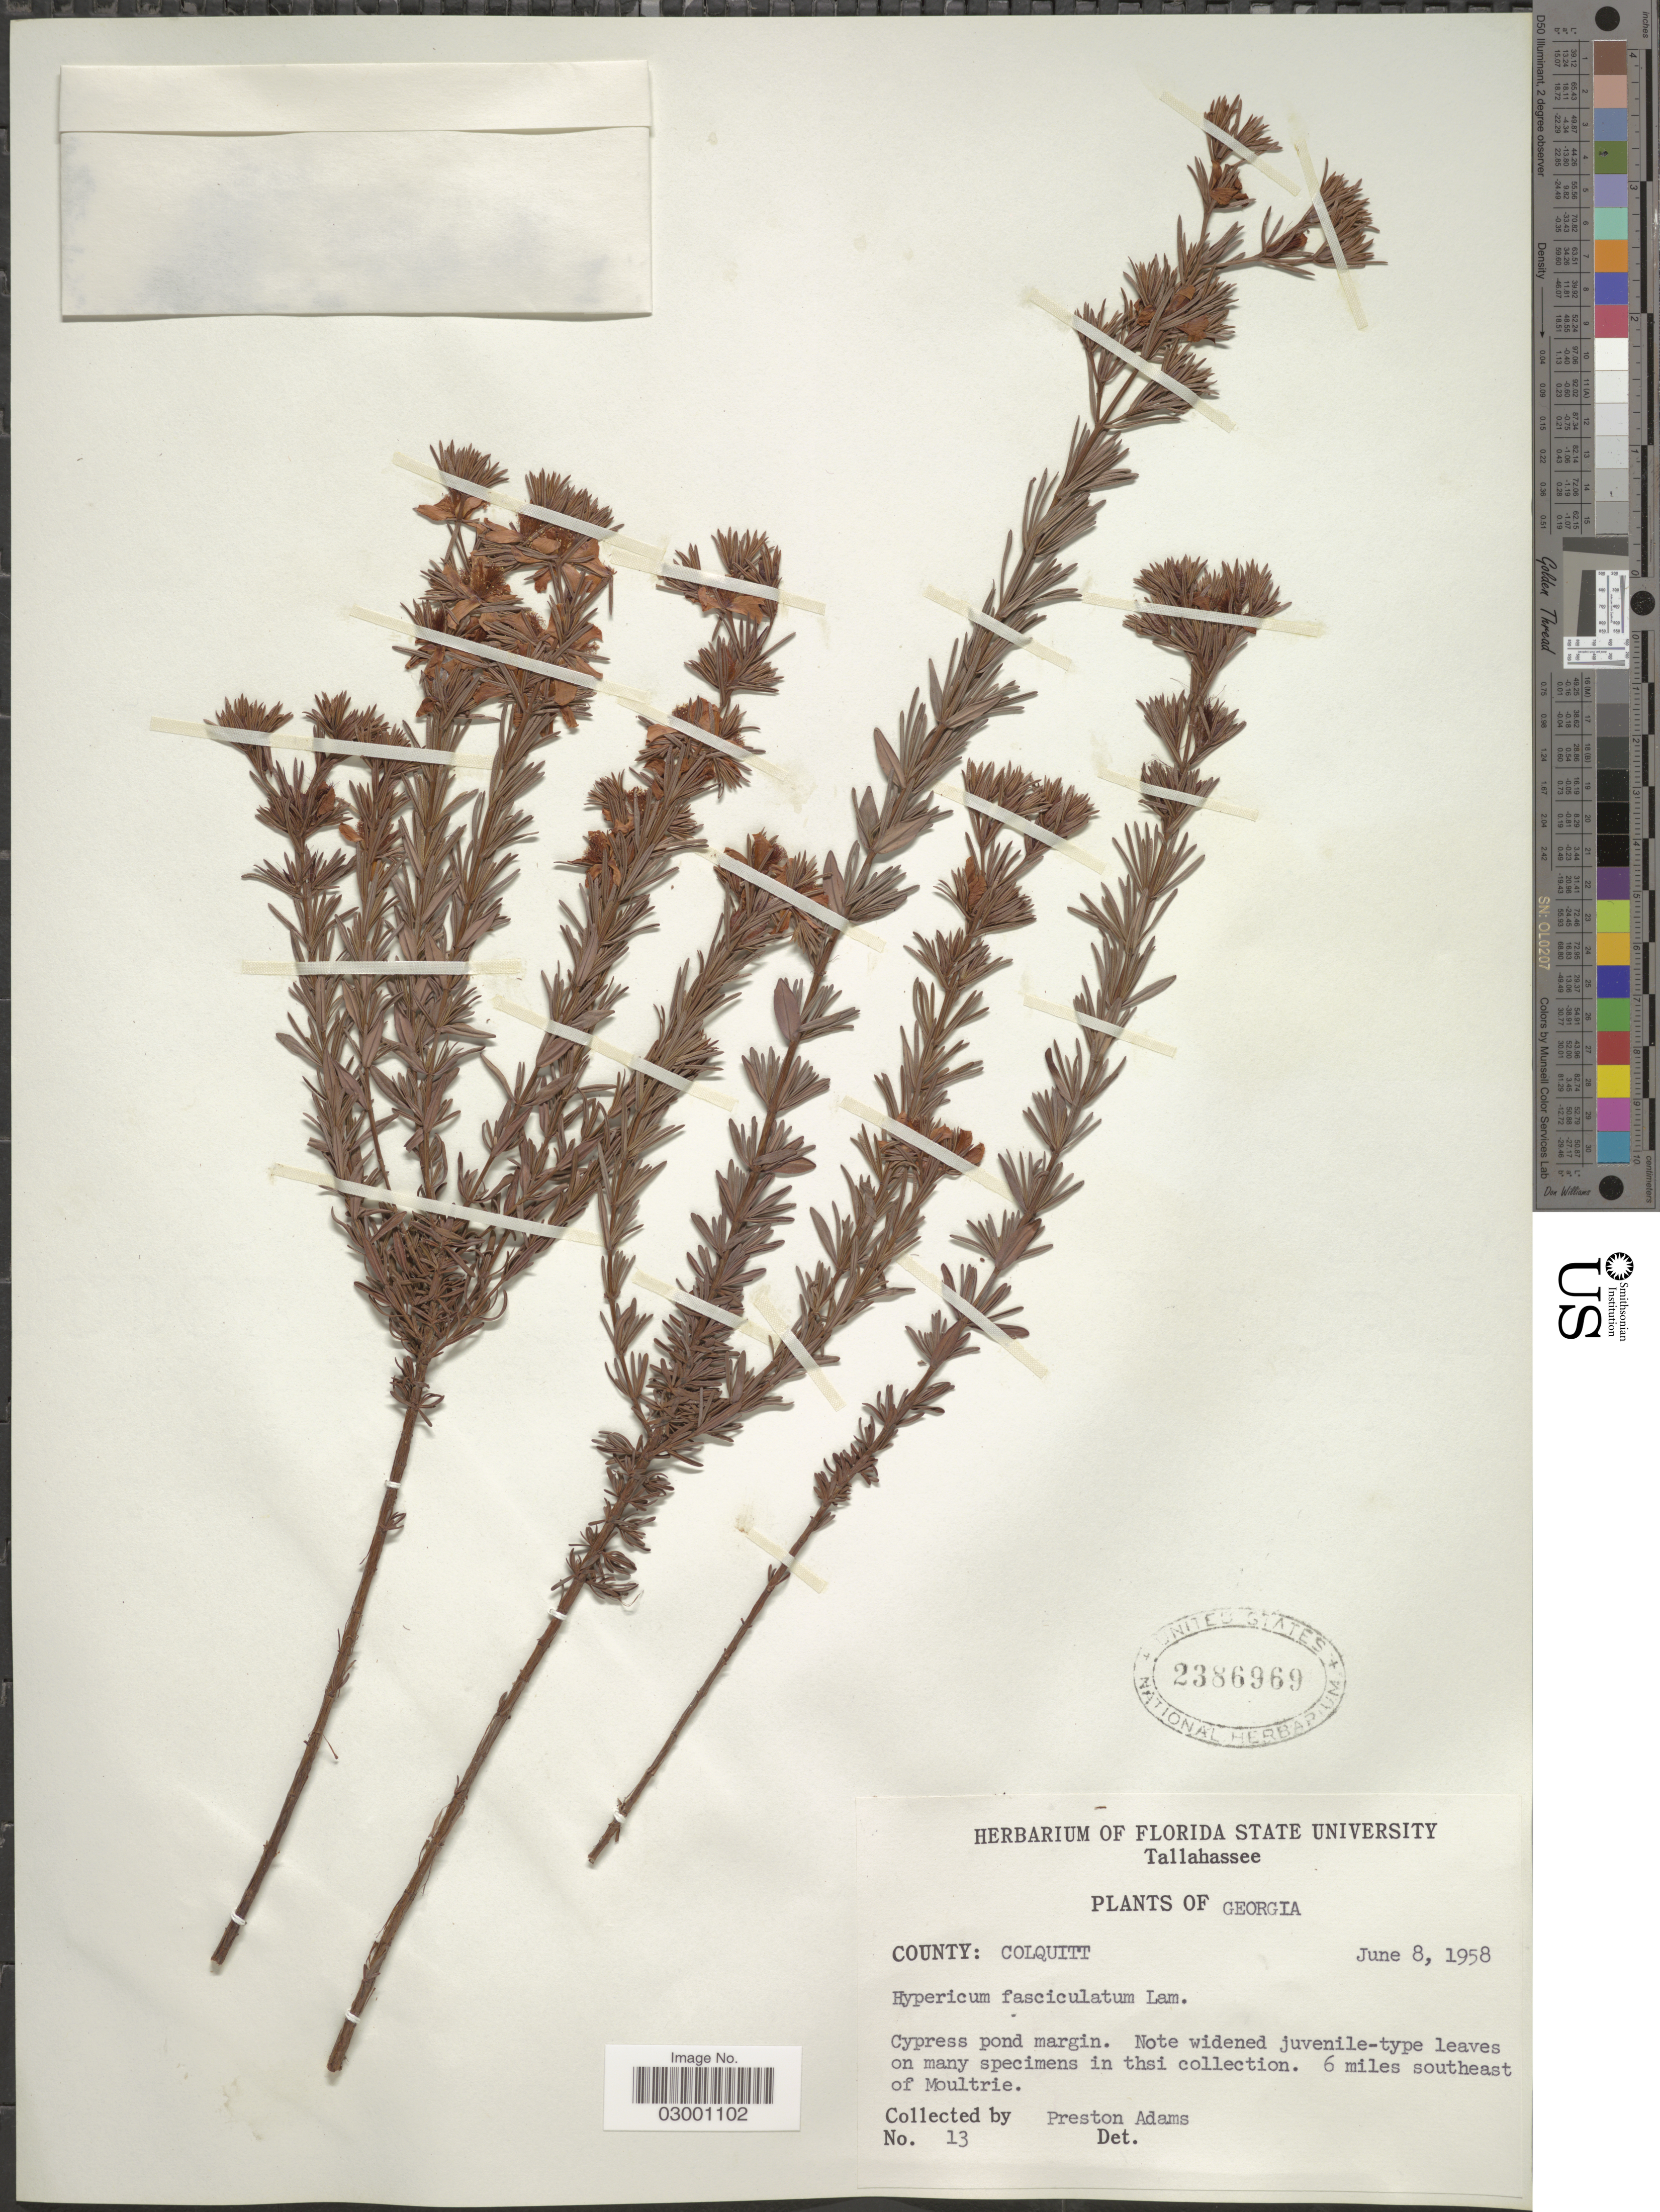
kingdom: Plantae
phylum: Tracheophyta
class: Magnoliopsida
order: Malpighiales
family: Hypericaceae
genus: Hypericum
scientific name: Hypericum fasciculatum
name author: Lam.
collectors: P. Adams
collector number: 13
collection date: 1958-06-08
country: United States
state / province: Georgia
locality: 6 miles southeast of Moultrie, County: Colquitt.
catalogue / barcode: US 2386969